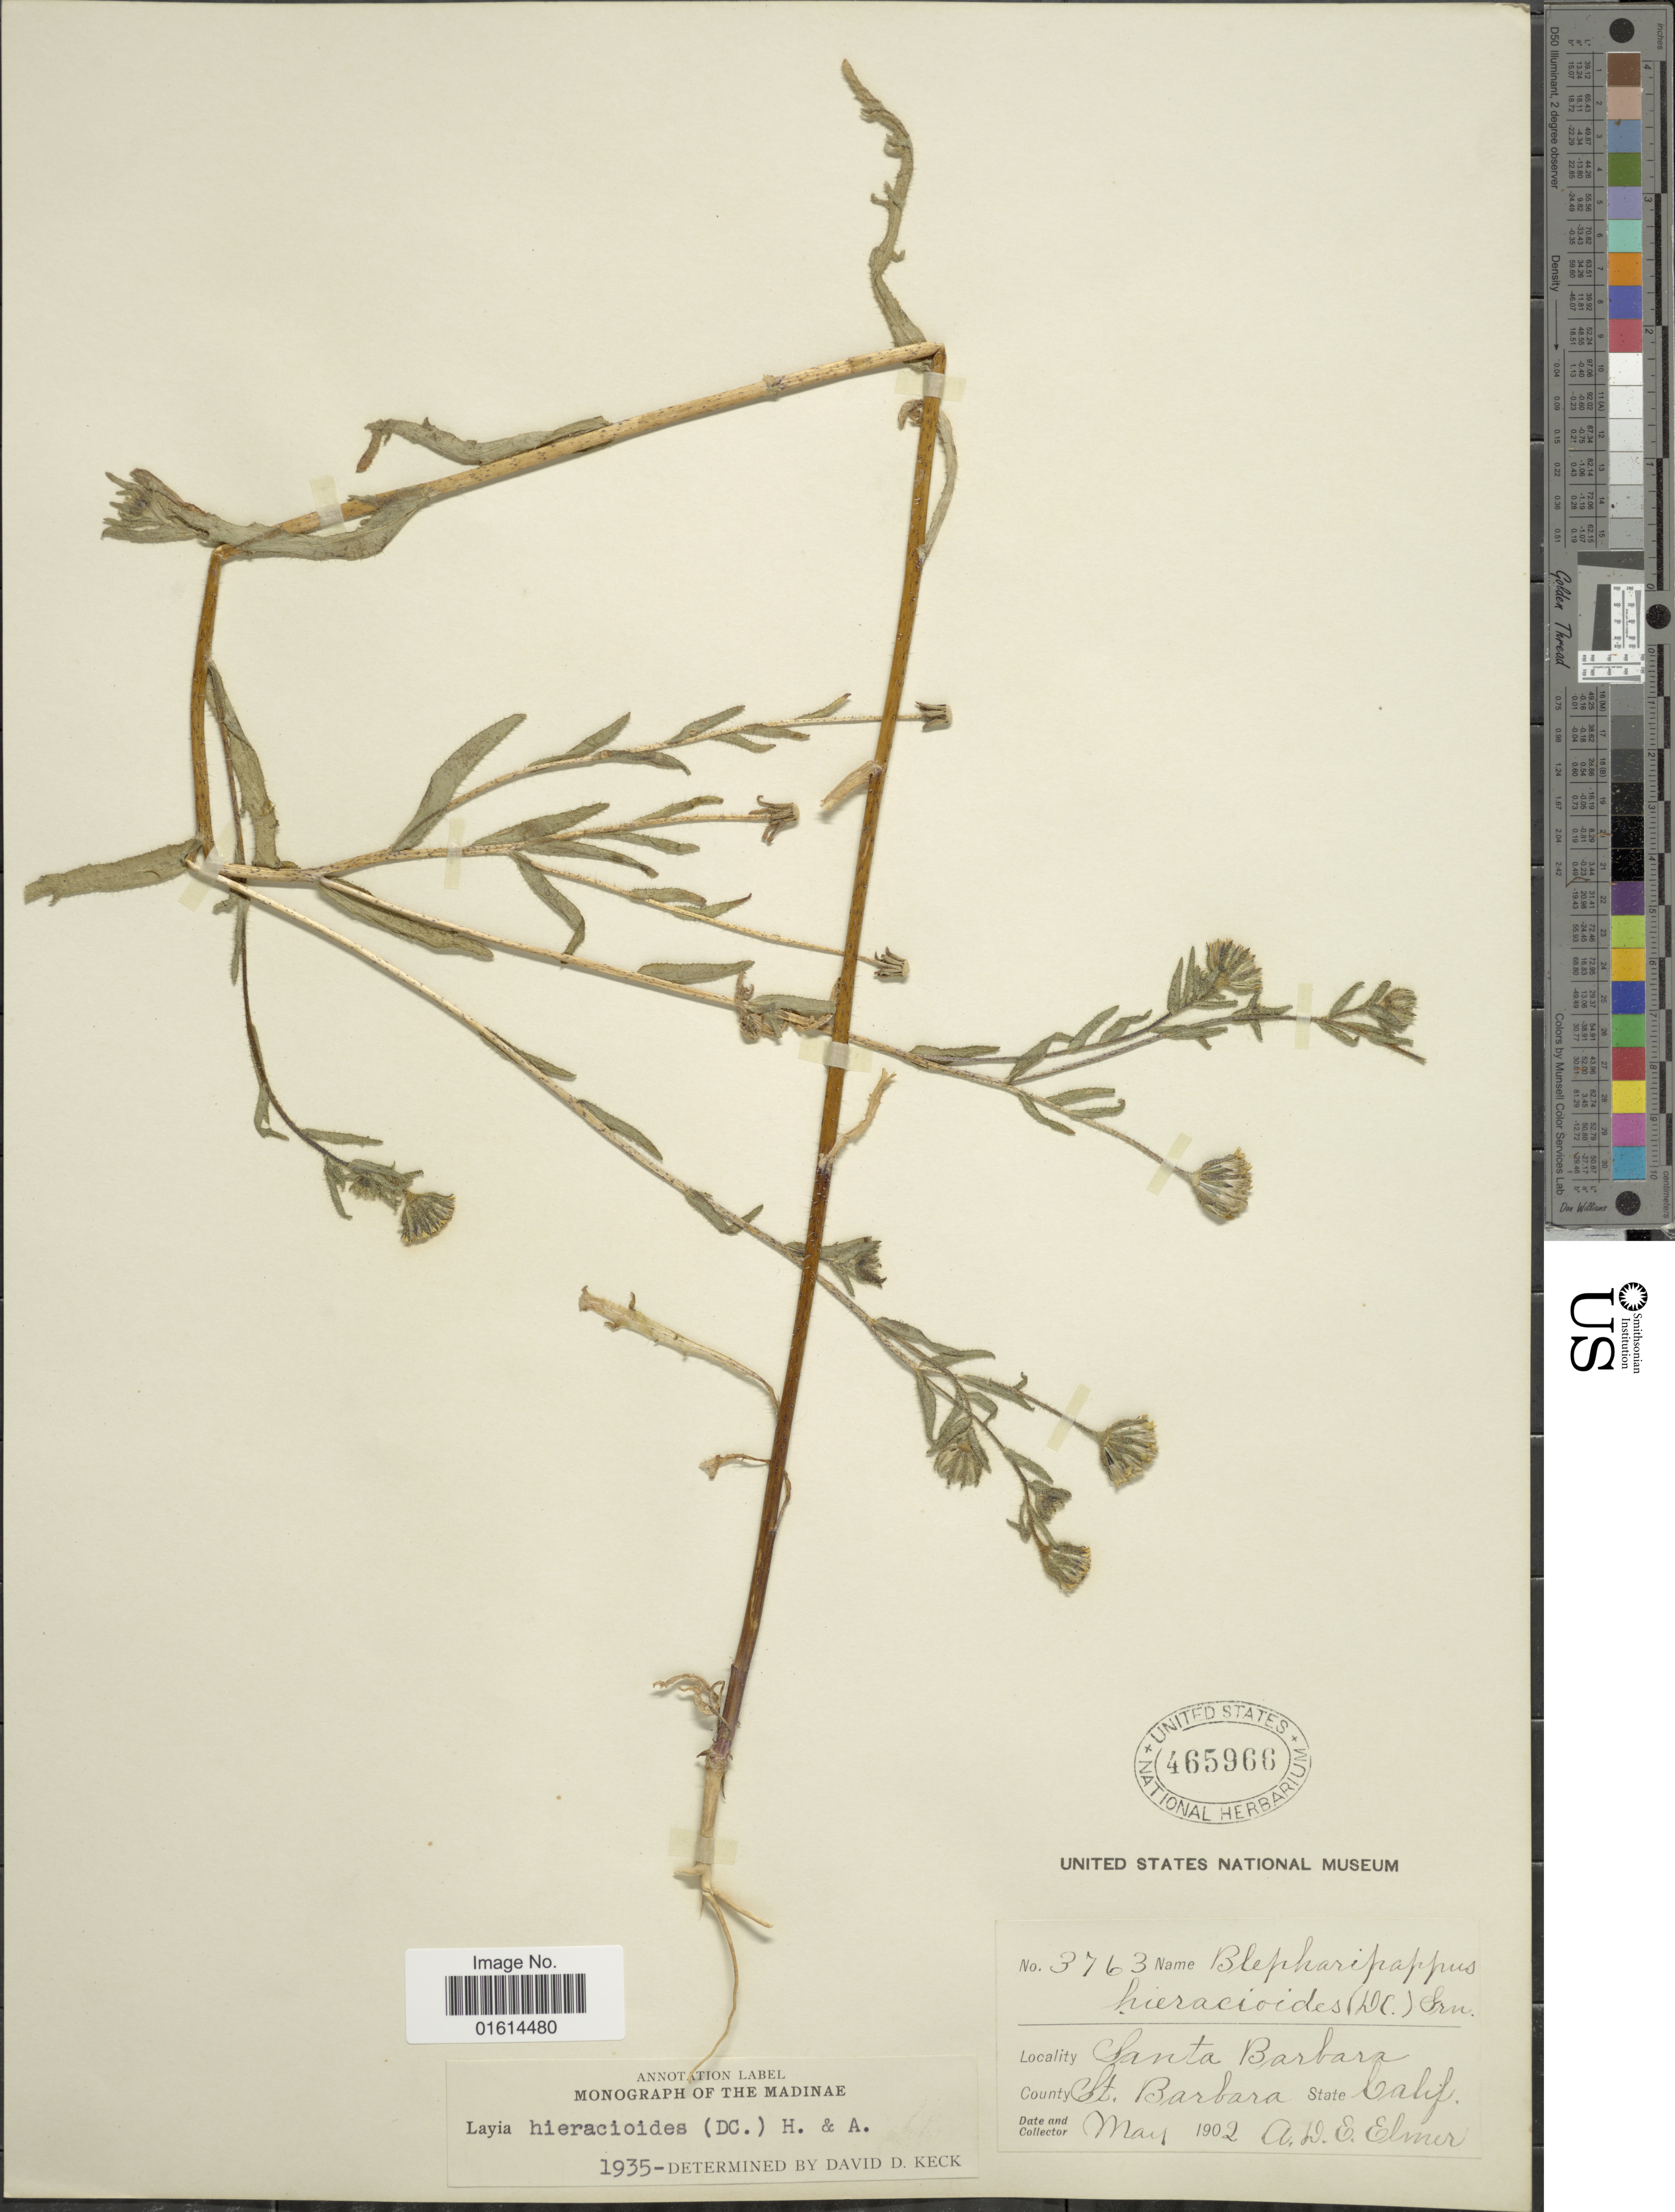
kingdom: Plantae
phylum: Tracheophyta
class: Magnoliopsida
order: Asterales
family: Asteraceae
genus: Layia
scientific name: Layia hieracioides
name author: (Hook. & Arn.) DC.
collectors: A. D. E. Elmer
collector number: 3763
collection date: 1902-05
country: United States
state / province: California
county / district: Santa Barbara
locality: Santa Barbara, County St. Barbara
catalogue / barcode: US 465966